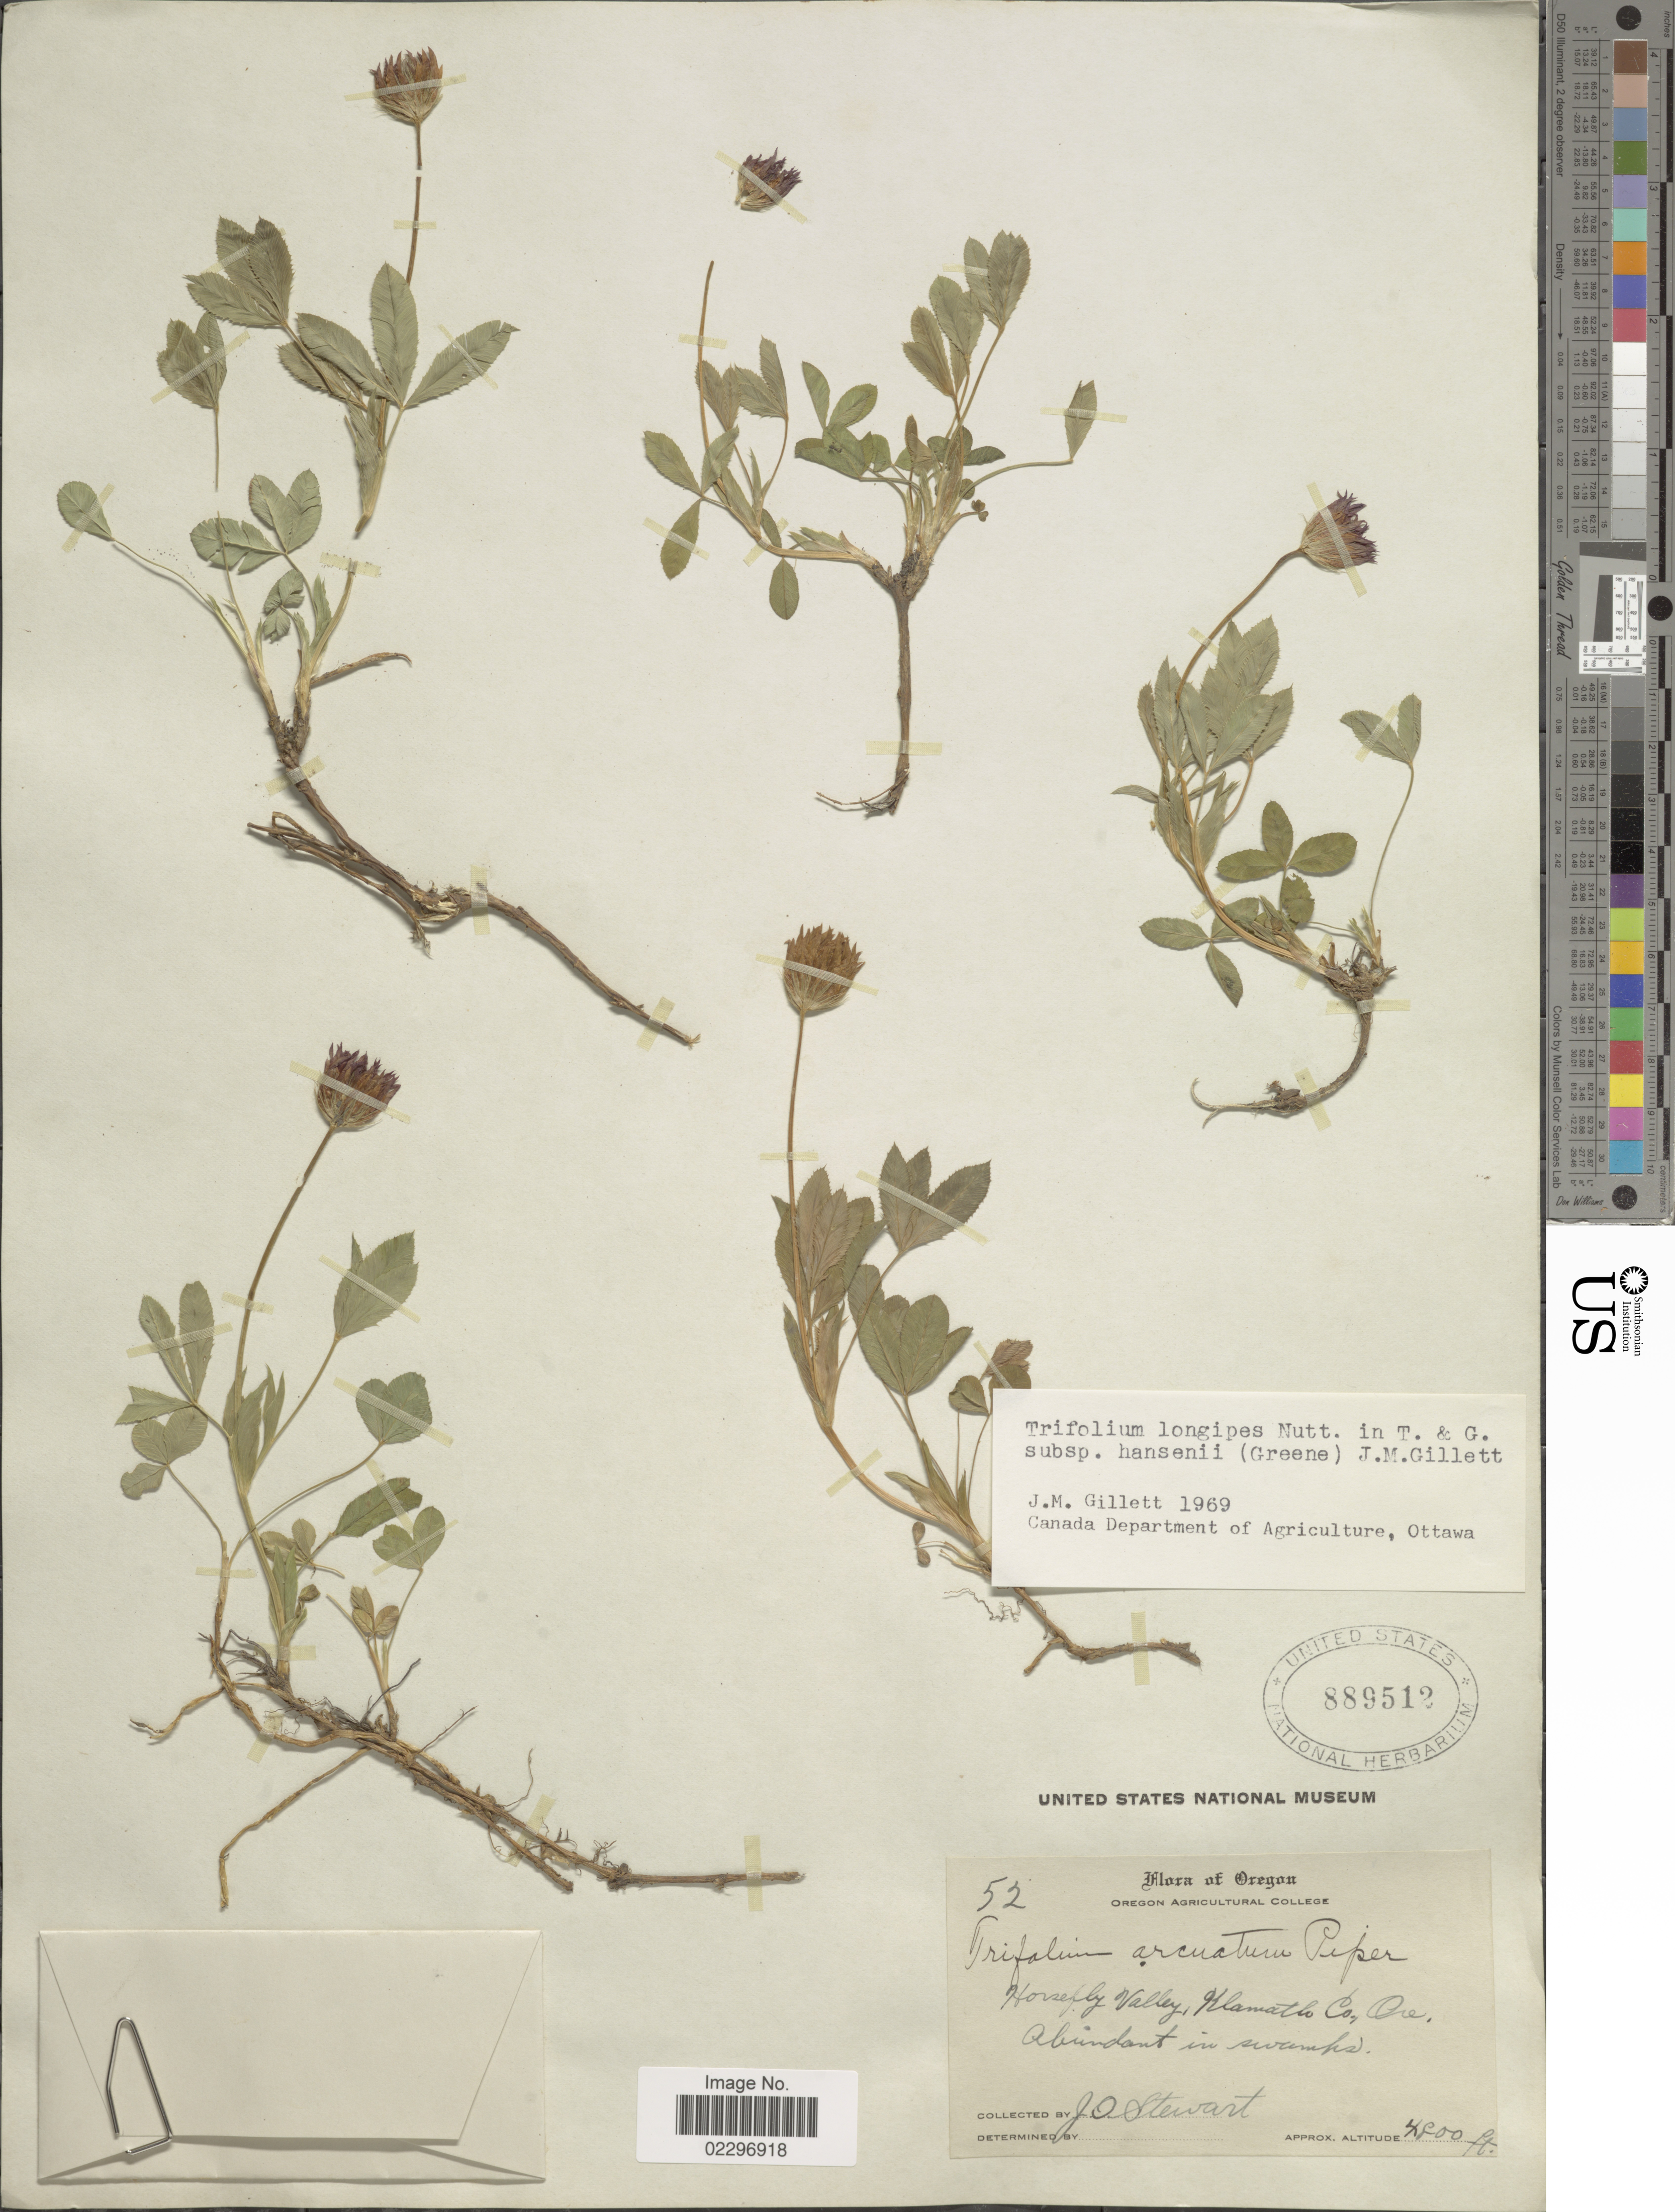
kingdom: Plantae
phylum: Tracheophyta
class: Magnoliopsida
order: Fabales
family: Fabaceae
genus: Trifolium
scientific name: Trifolium longipes subsp. hansenii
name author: (Greene) J.M. Gillett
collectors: J. Stewart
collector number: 52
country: United States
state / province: Oregon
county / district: Klamath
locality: Horse by Valley, Klamath Co., Abundant in swamps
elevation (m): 1463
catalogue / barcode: US 889512